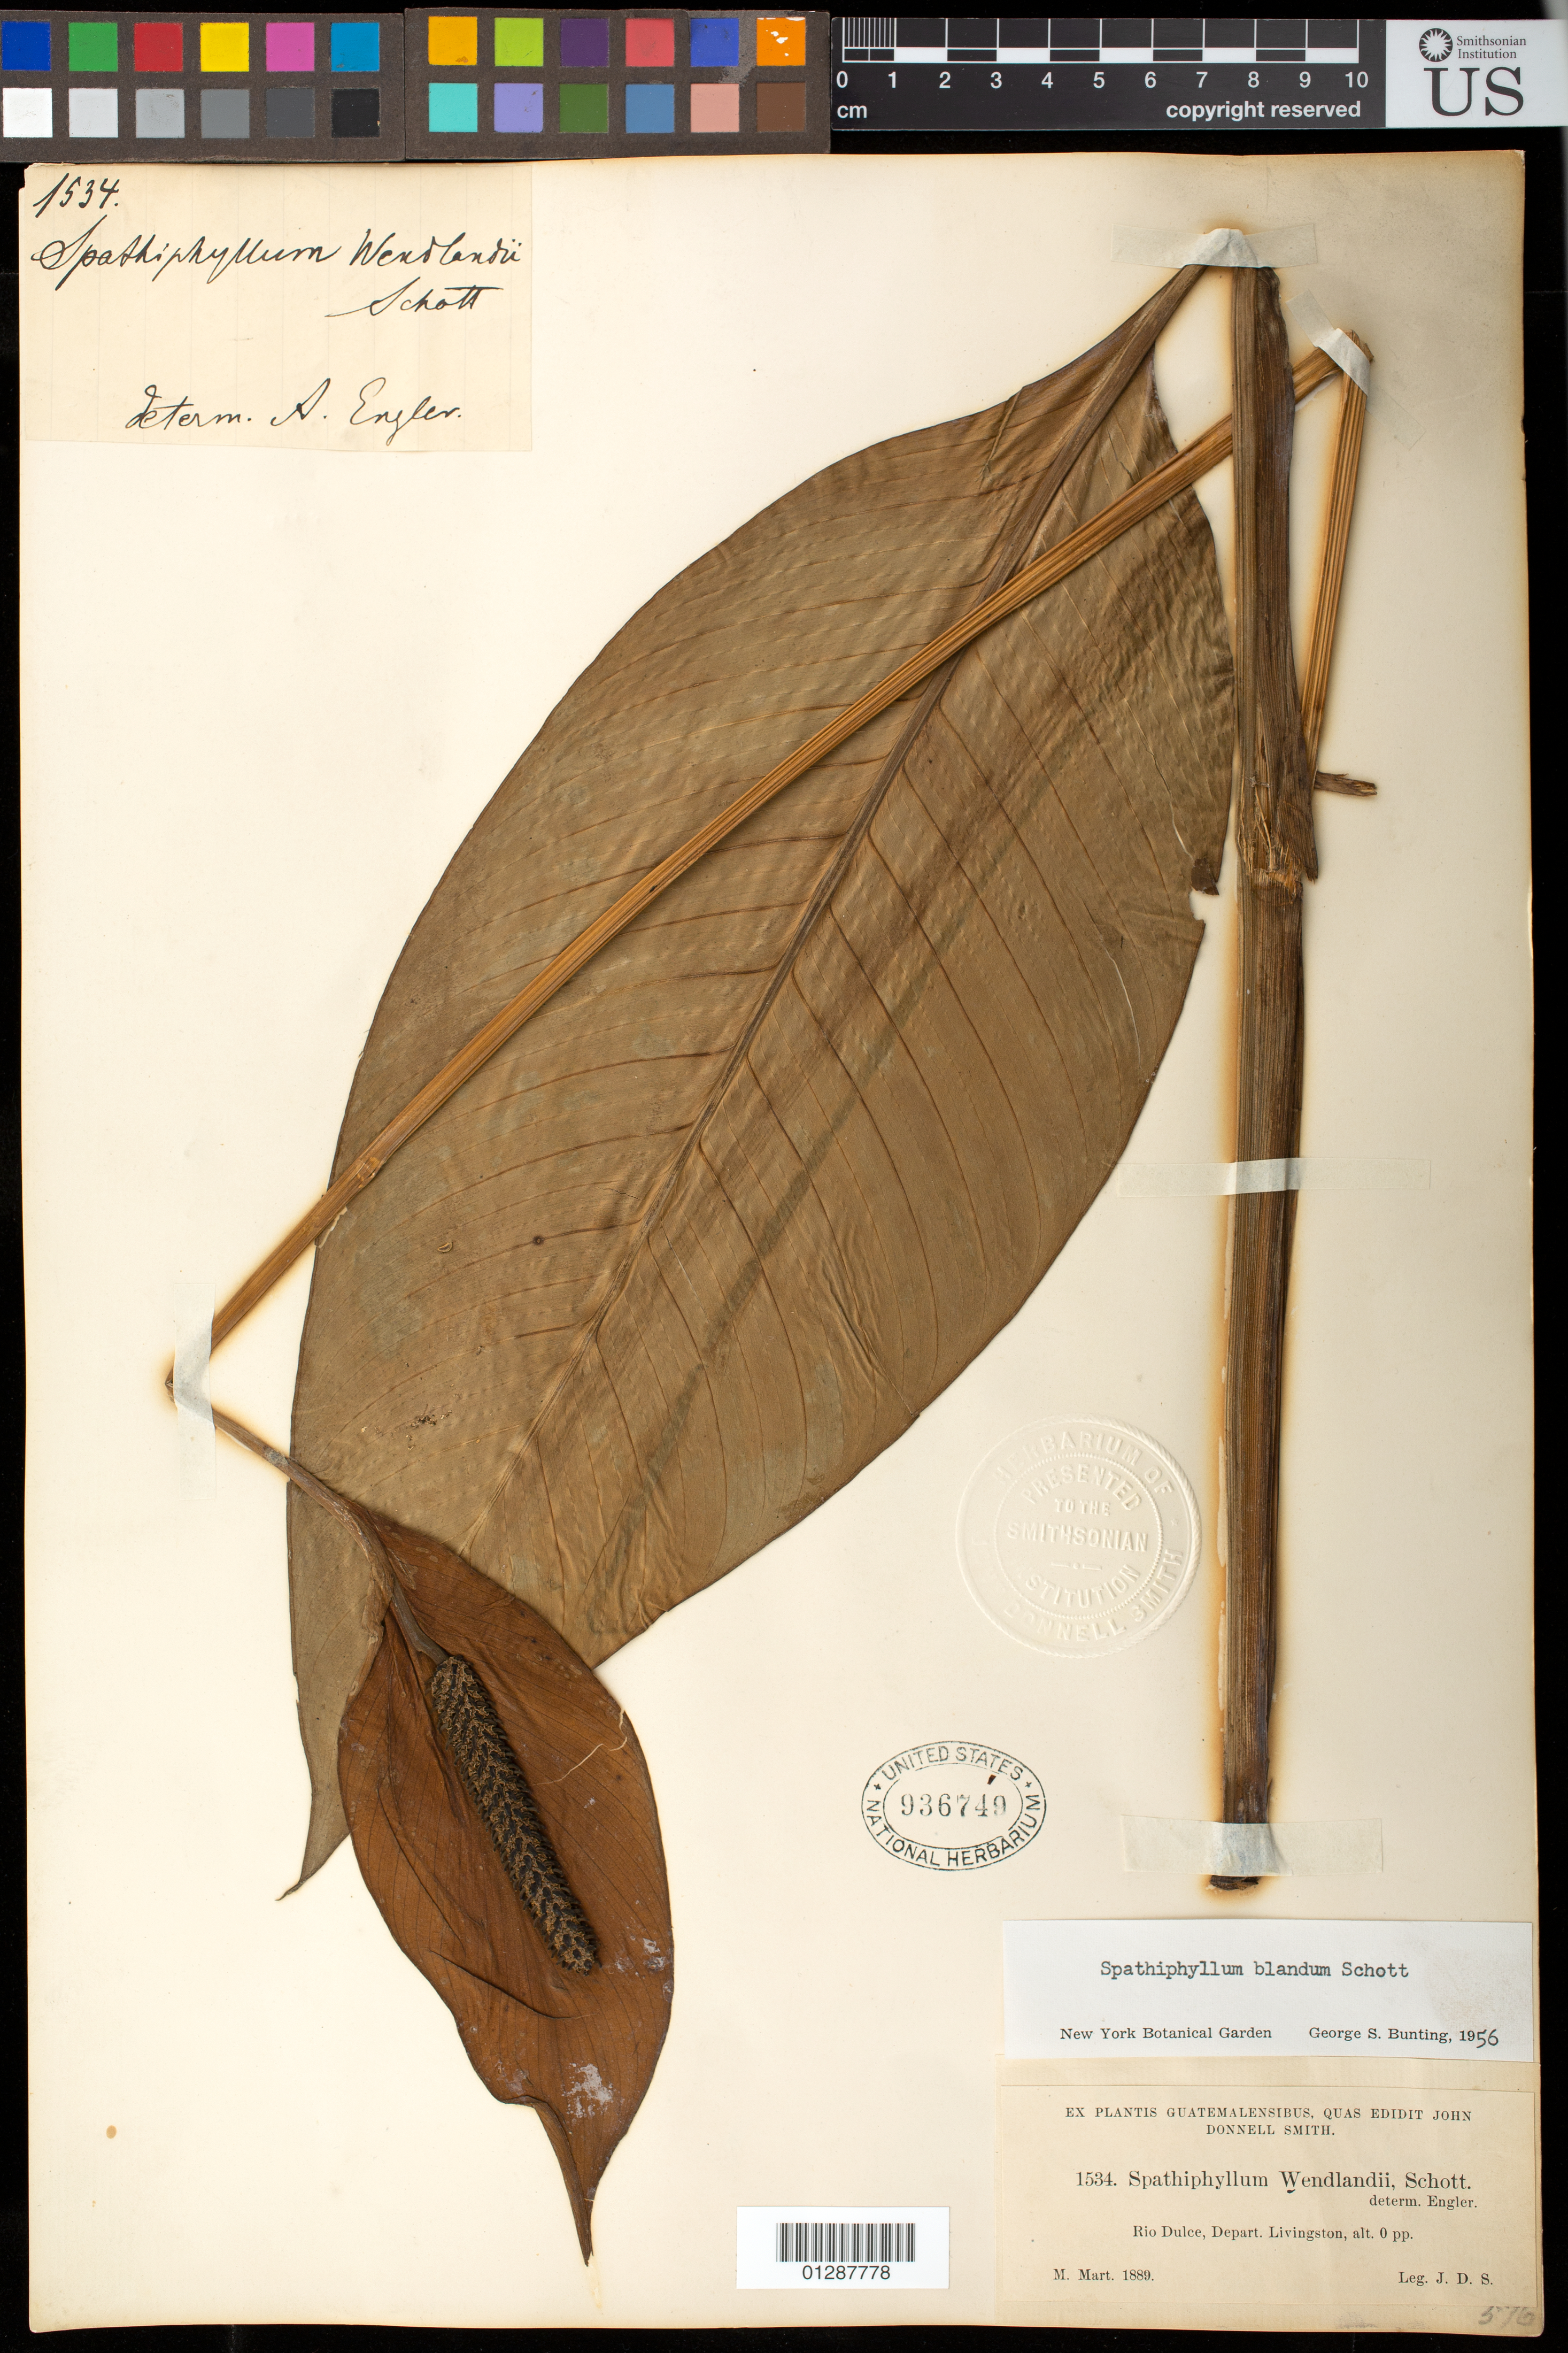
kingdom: Plantae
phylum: Tracheophyta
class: Liliopsida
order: Alismatales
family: Araceae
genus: Spathiphyllum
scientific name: Spathiphyllum blandum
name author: Schott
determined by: Bunting, G. S.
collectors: M. Mart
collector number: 1534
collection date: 1889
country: Guatemala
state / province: Izabal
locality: Rio Dulce, Depart. Livingston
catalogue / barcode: US 936749